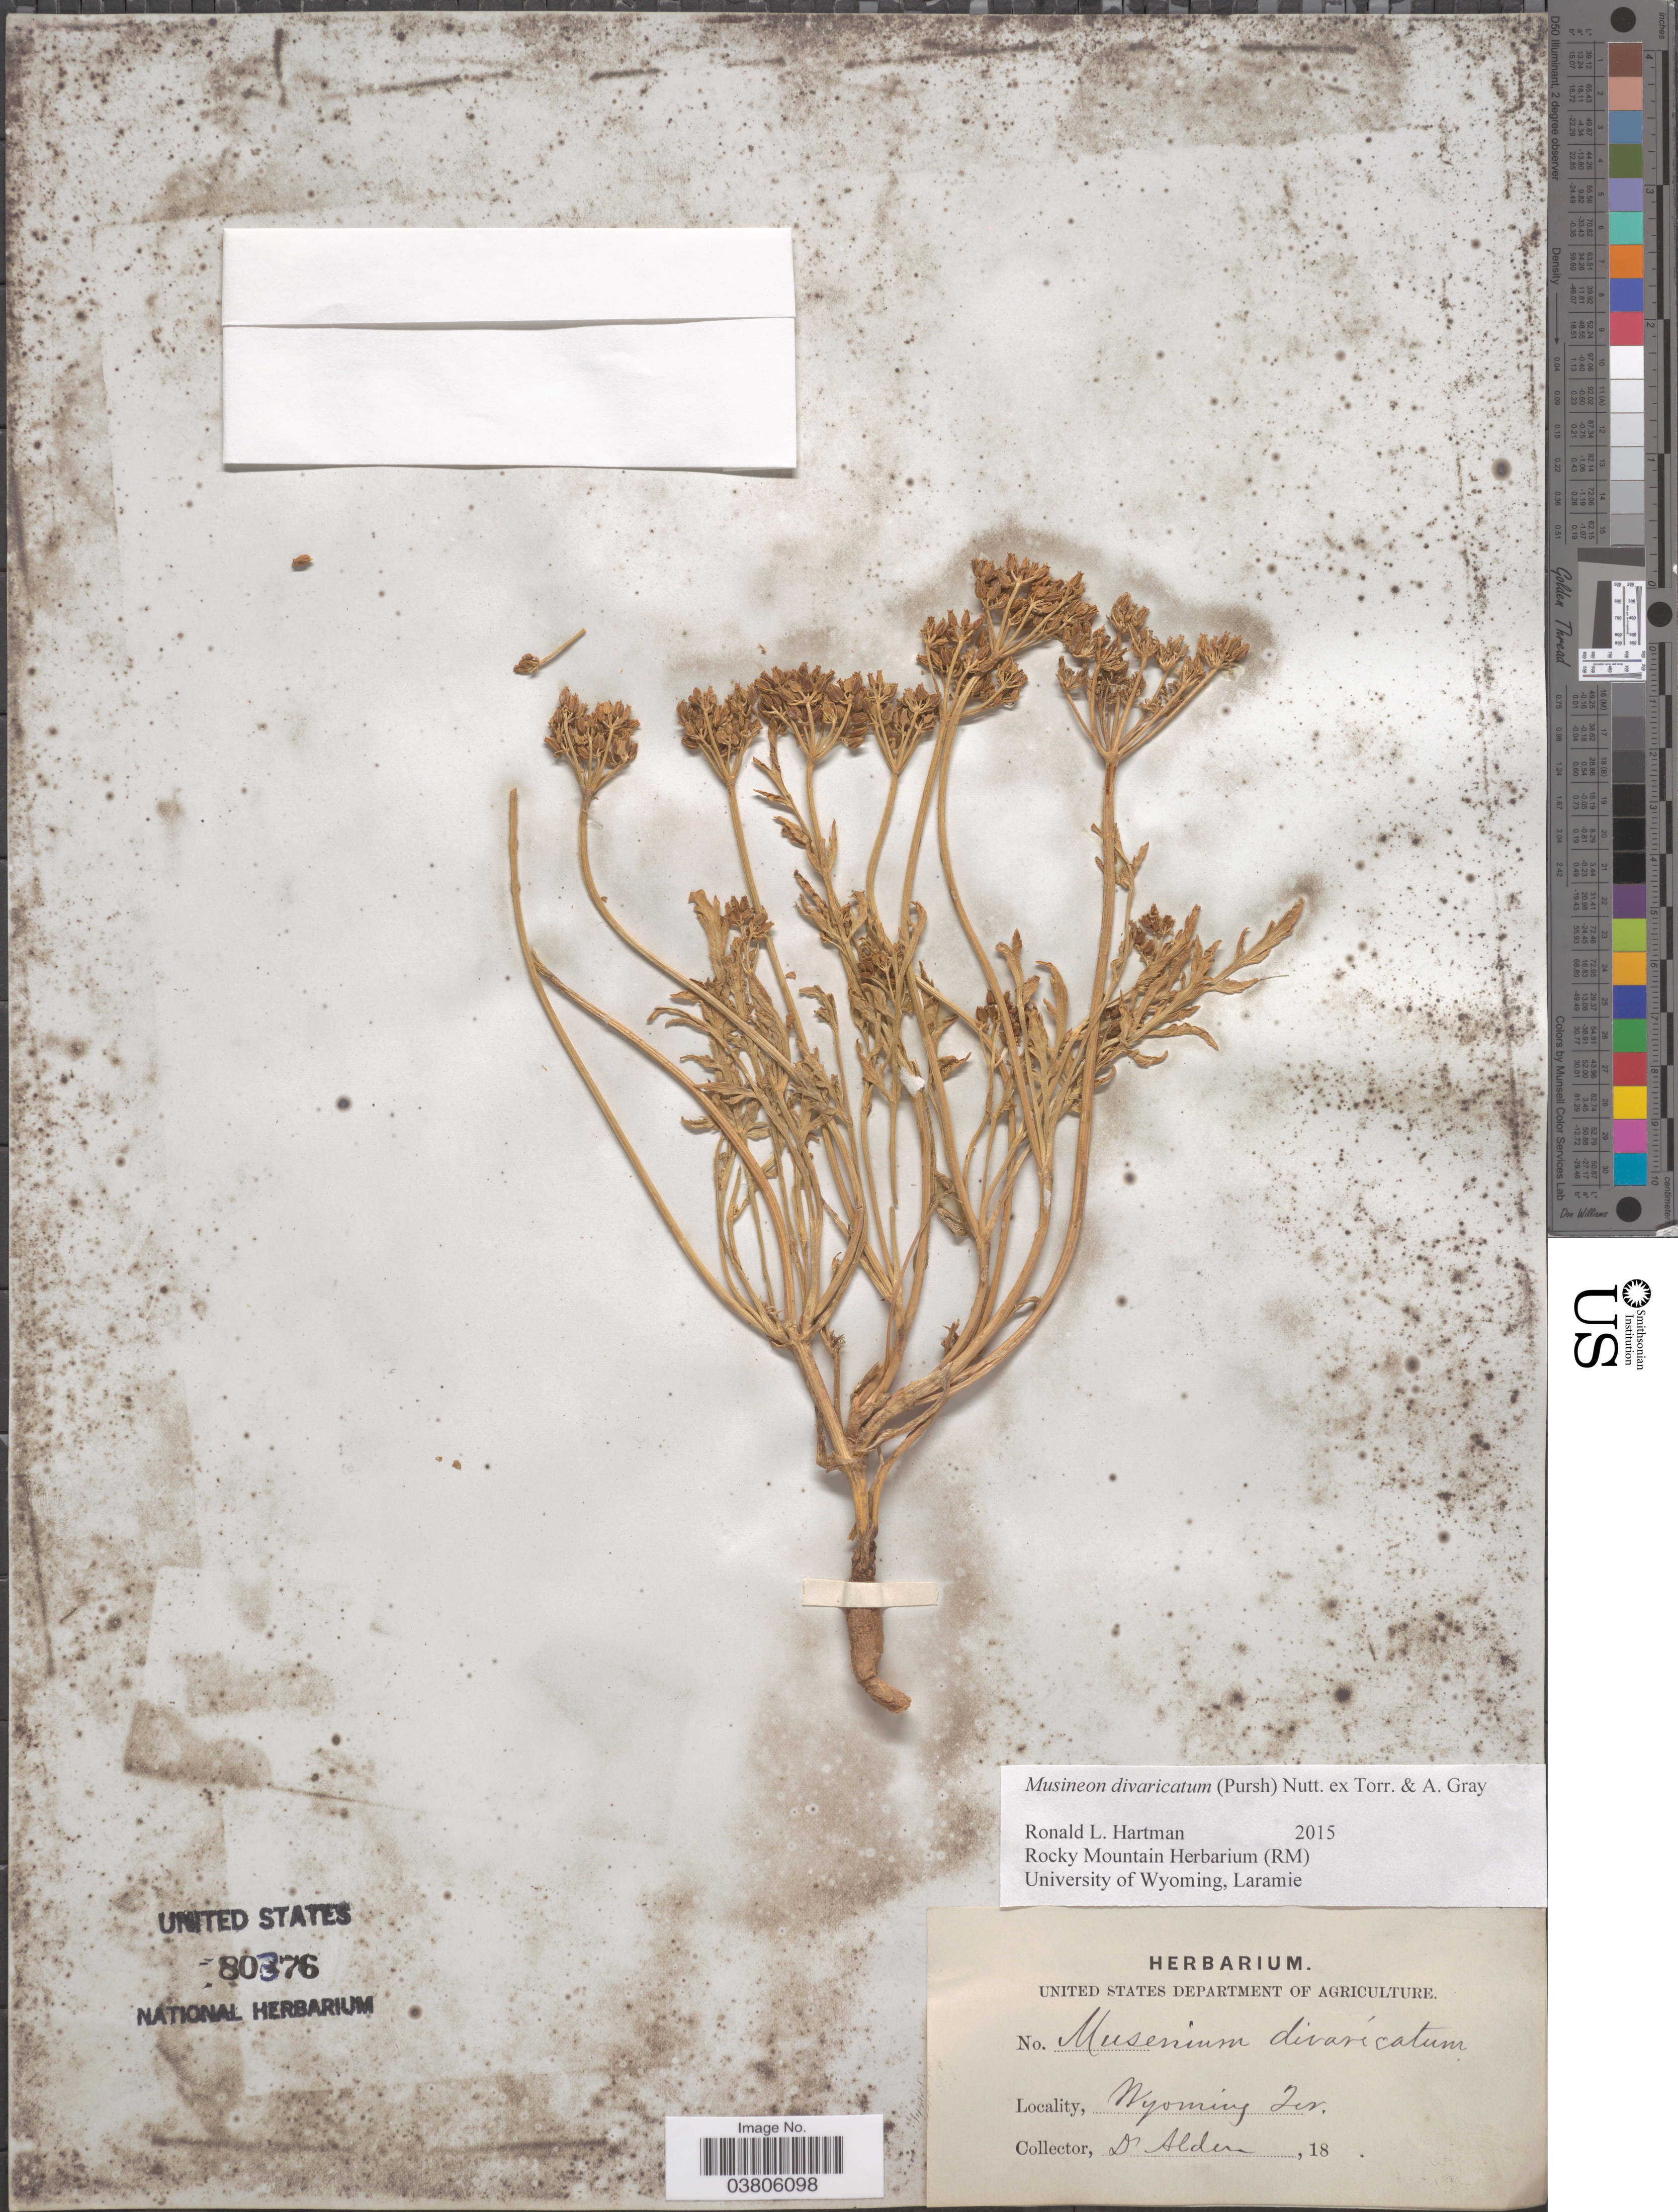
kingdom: Plantae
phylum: Tracheophyta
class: Magnoliopsida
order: Apiales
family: Apiaceae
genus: Musineon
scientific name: Musineon divaricatum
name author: (Pursh) Nutt.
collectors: Alden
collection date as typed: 18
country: United States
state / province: Wyoming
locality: Wyoming Ter.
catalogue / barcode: US 80376